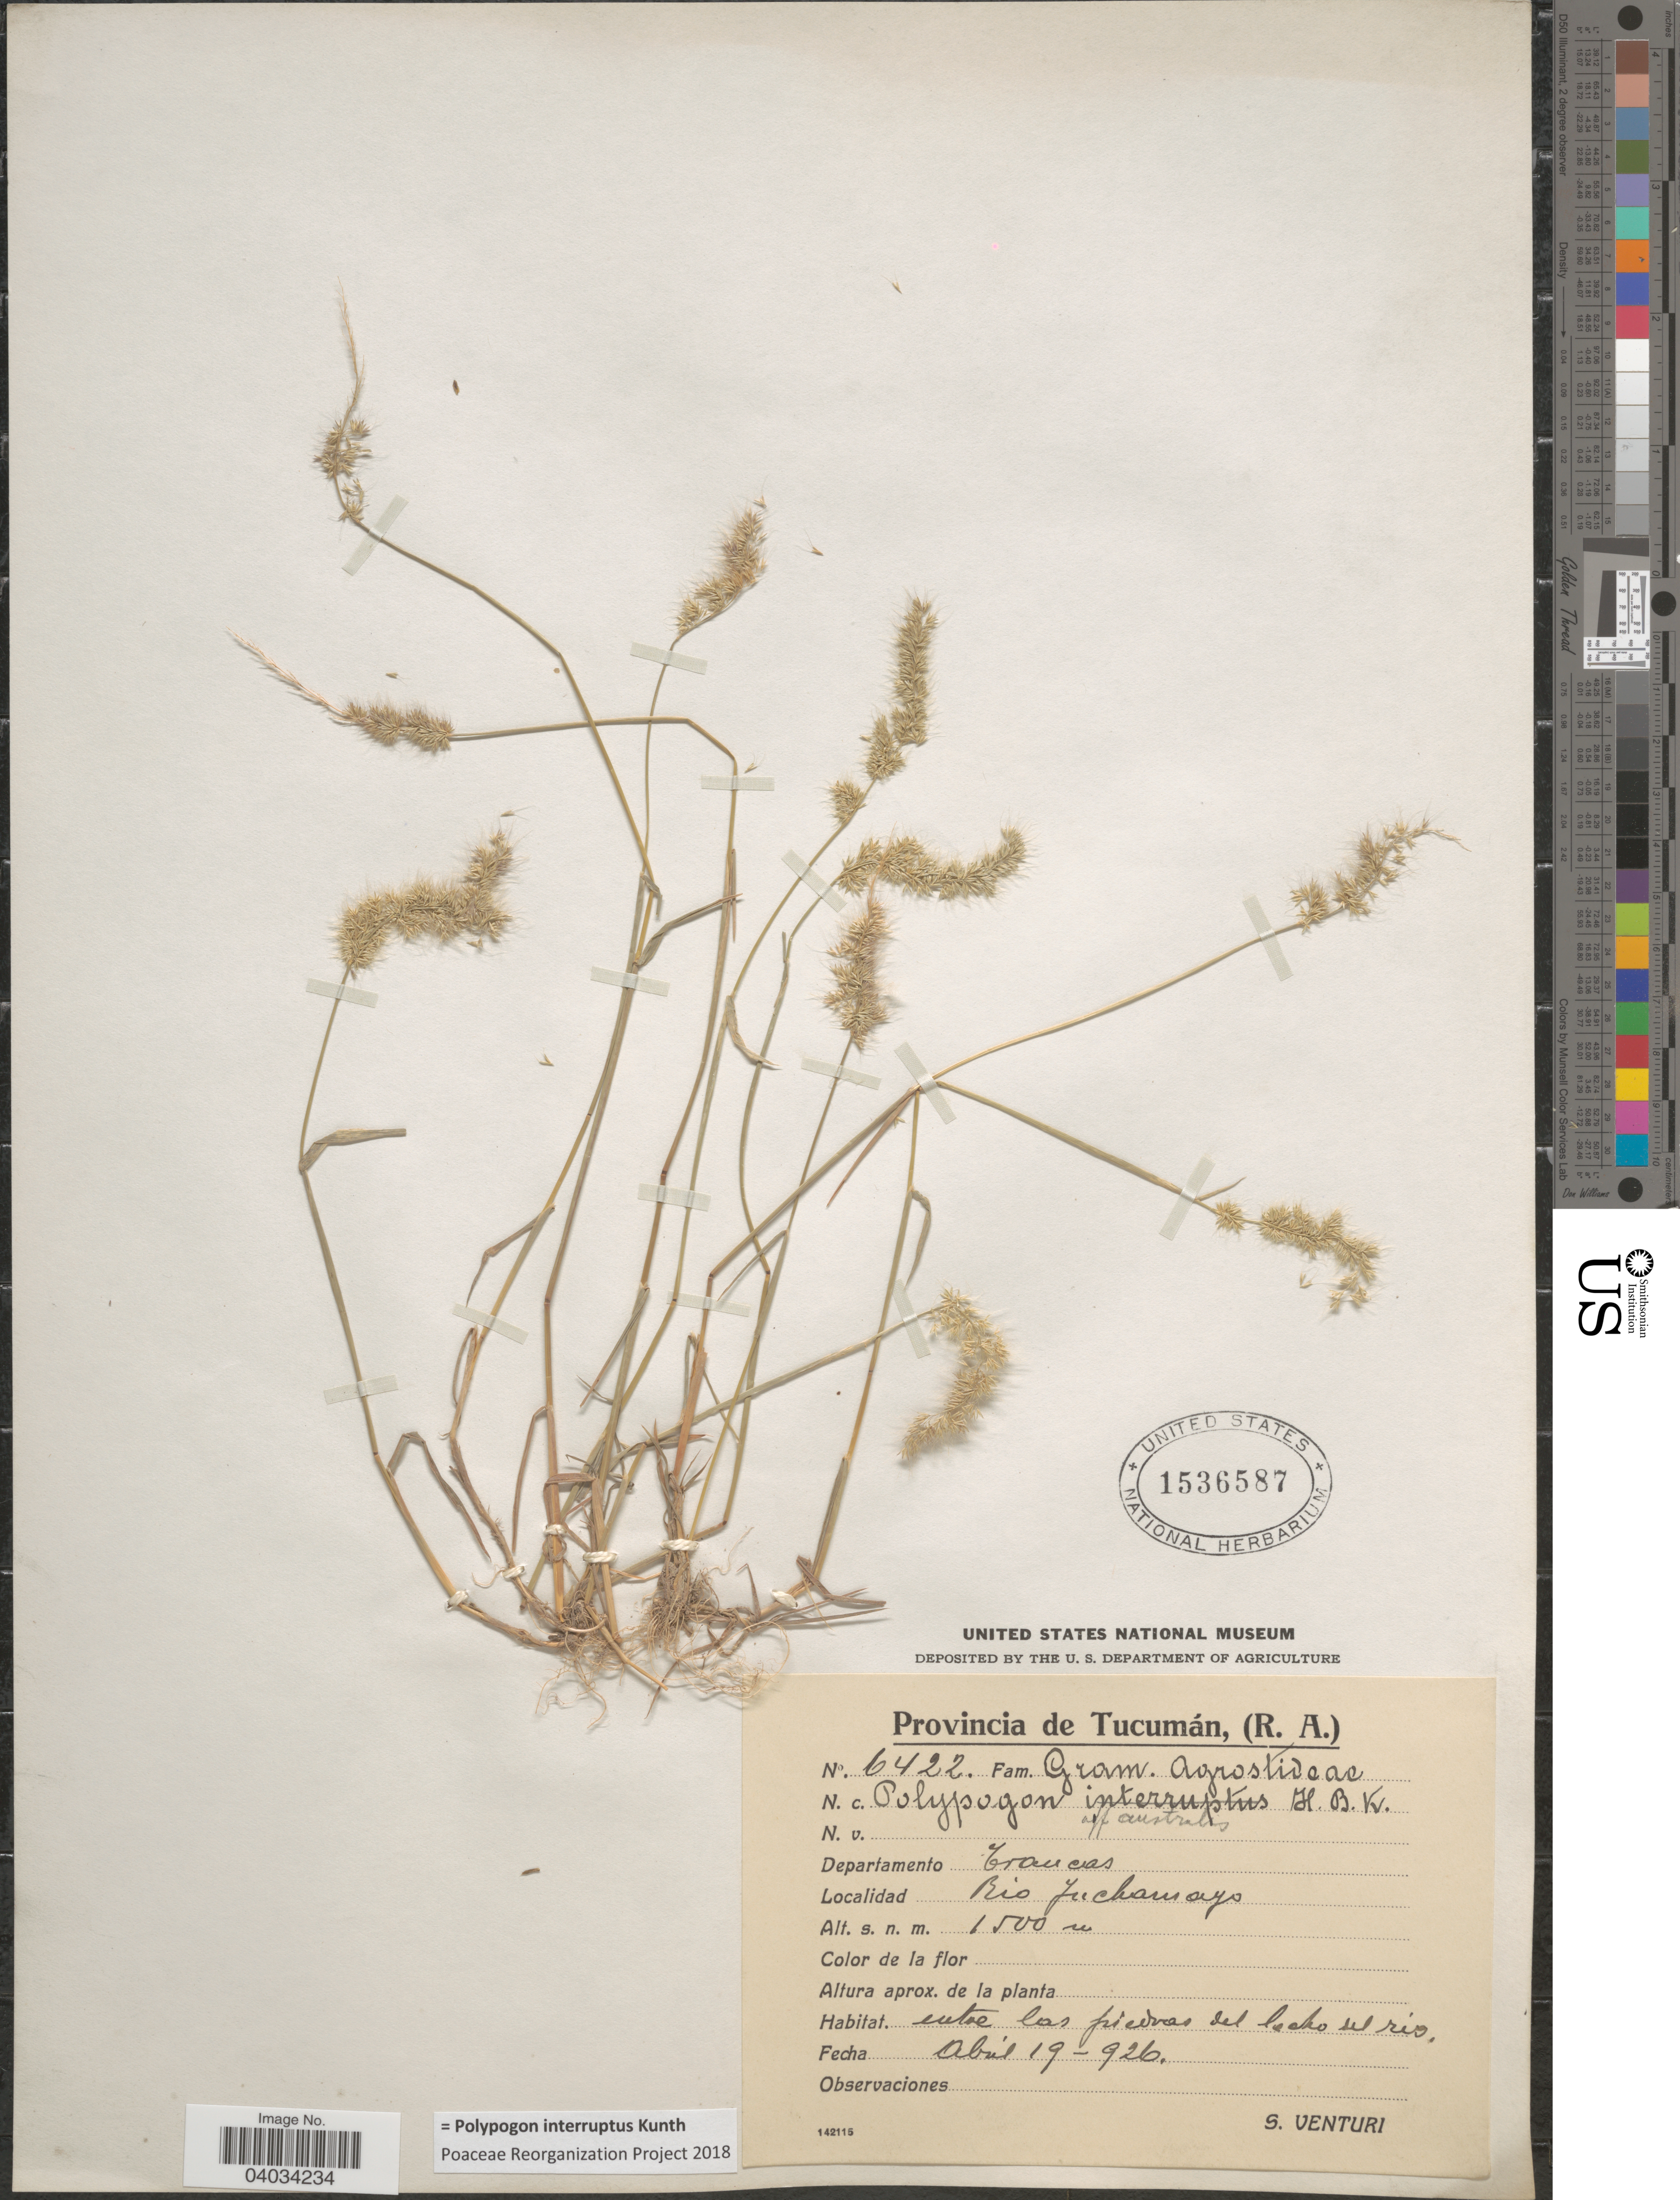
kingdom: Plantae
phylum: Tracheophyta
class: Liliopsida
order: Poales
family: Poaceae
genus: Polypogon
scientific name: Polypogon interruptus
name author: Kunth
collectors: S. Venturi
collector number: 6422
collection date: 1926-04-19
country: Argentina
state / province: Tucuman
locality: Departamento Trancas. Rio Juchamayo [interpreted].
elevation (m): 1500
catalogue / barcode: US 1536587